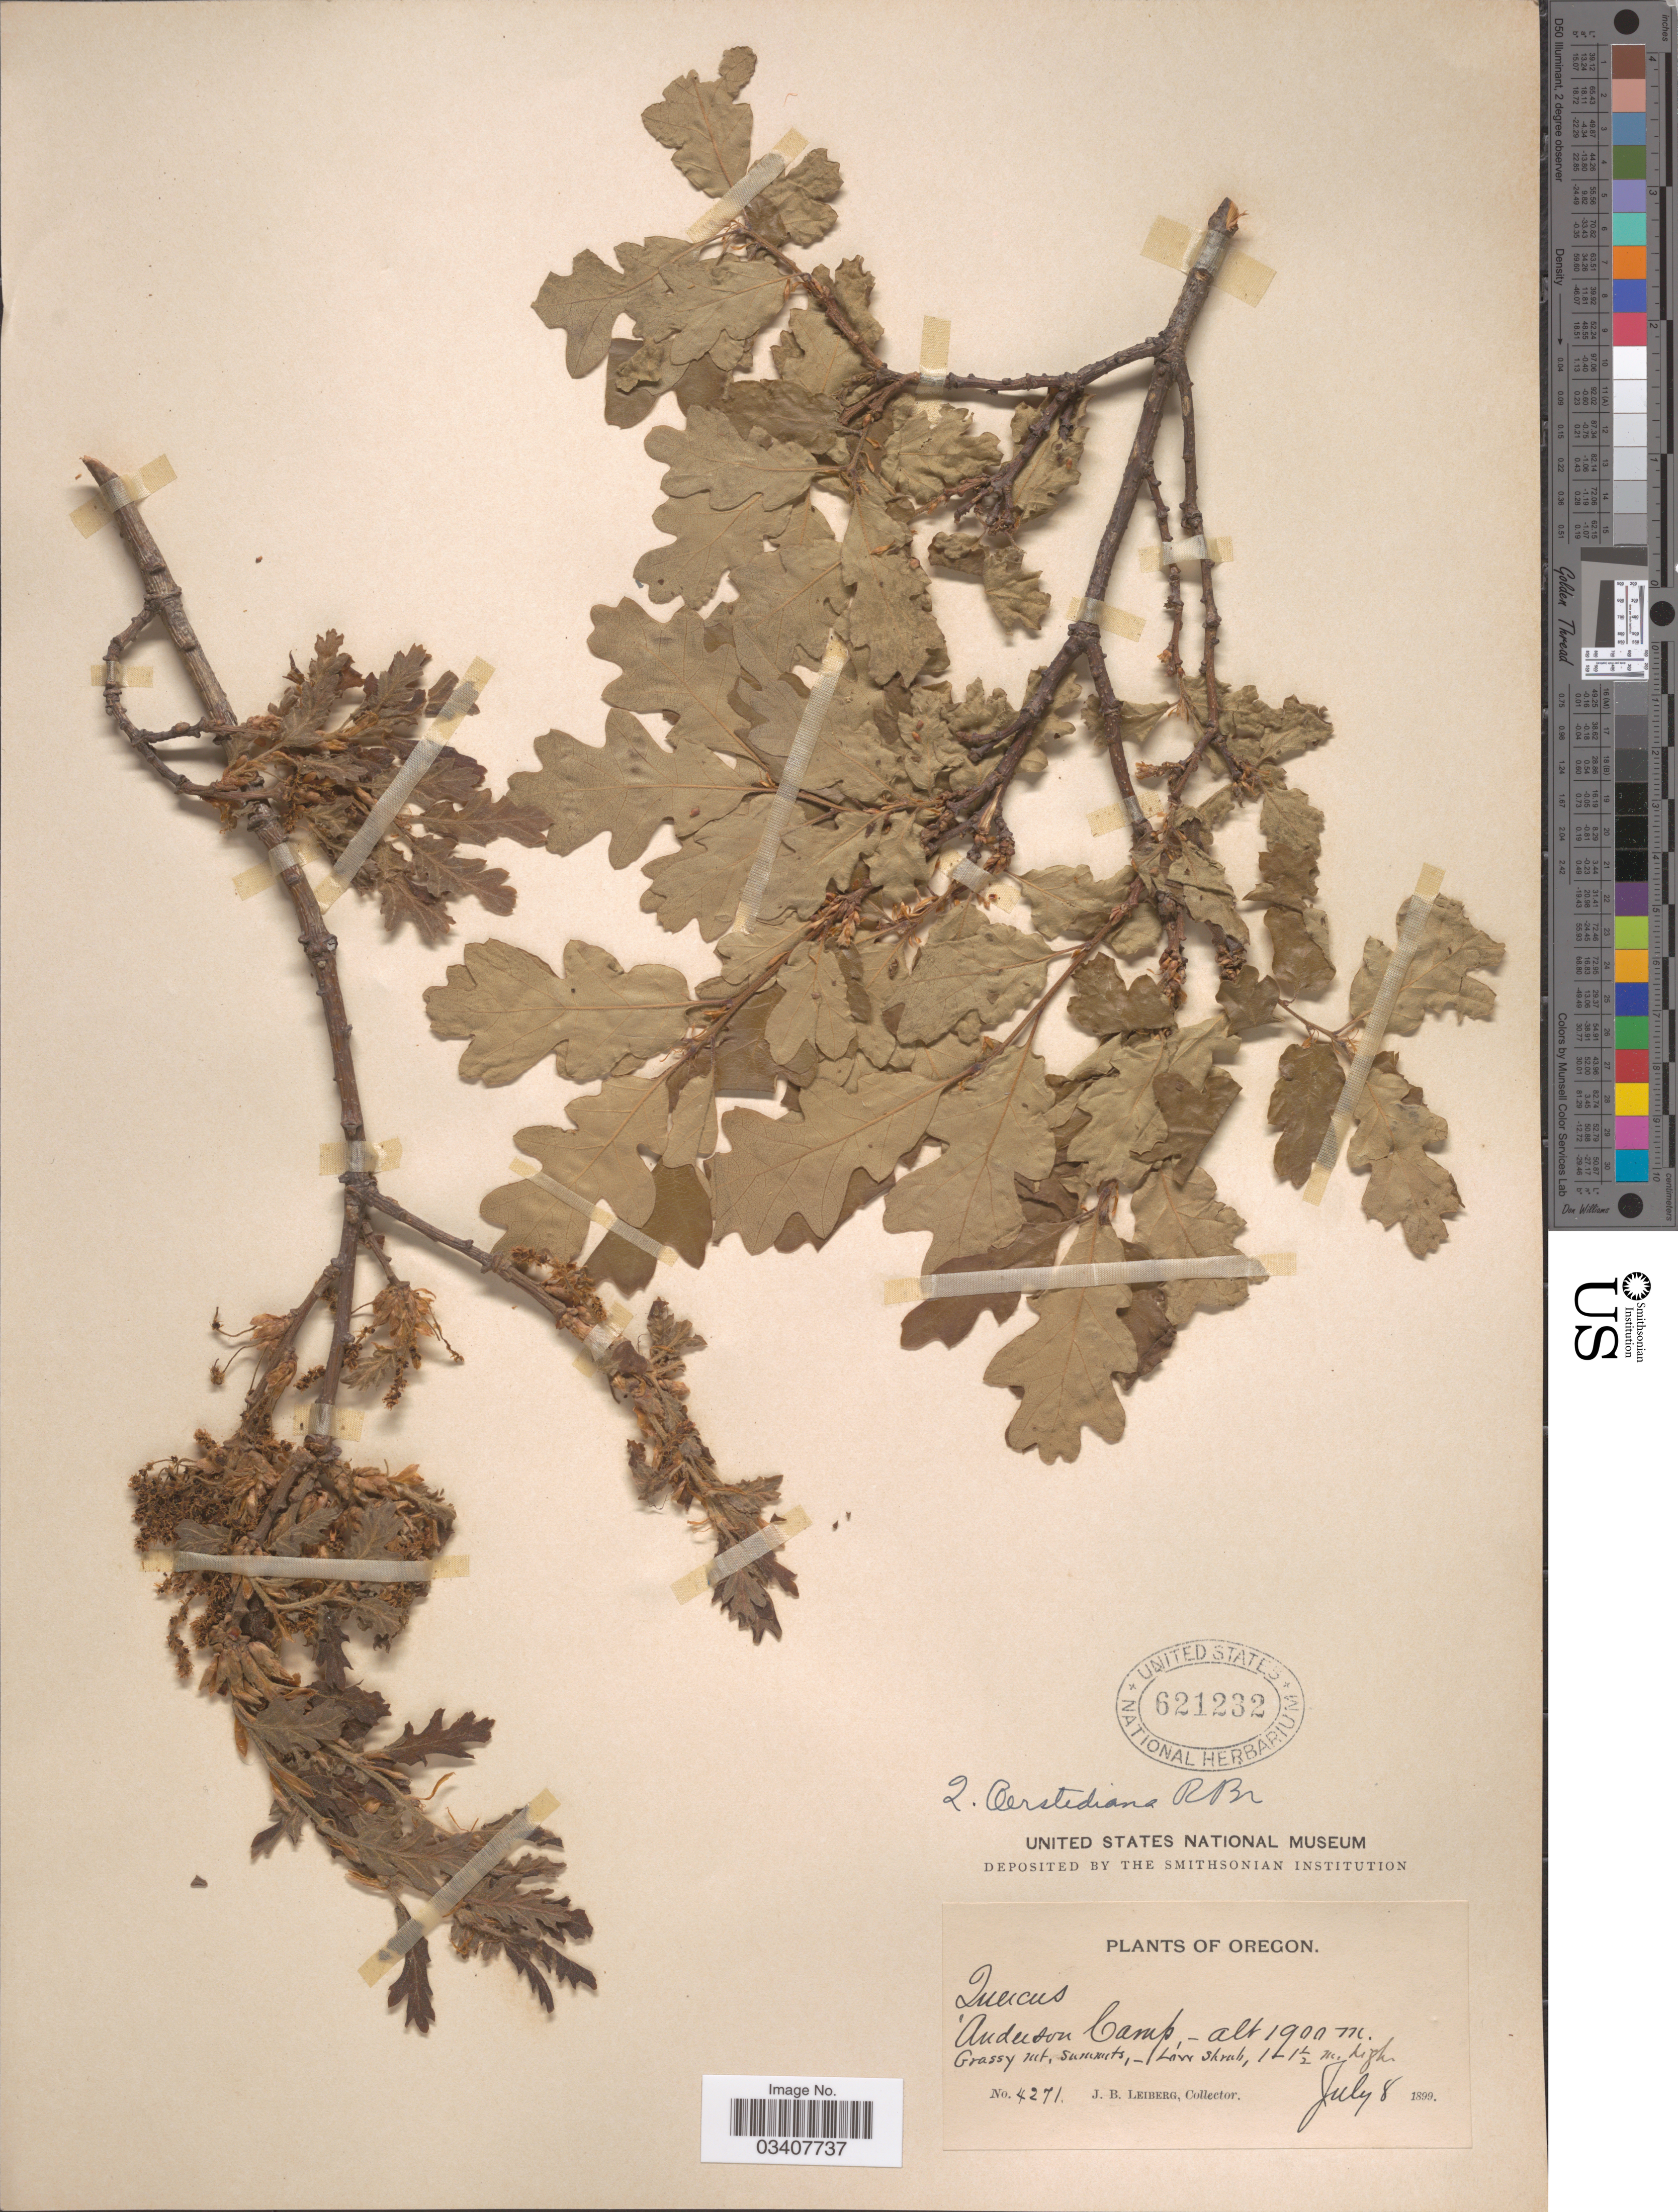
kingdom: Plantae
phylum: Tracheophyta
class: Magnoliopsida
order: Fagales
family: Fagaceae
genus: Quercus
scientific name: Quercus oerstediana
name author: R. Br.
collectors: J. B. Leiberg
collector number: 4271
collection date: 1899-07-08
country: United States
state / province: Oregon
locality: Anderson Camp.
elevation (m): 1900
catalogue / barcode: US 621232